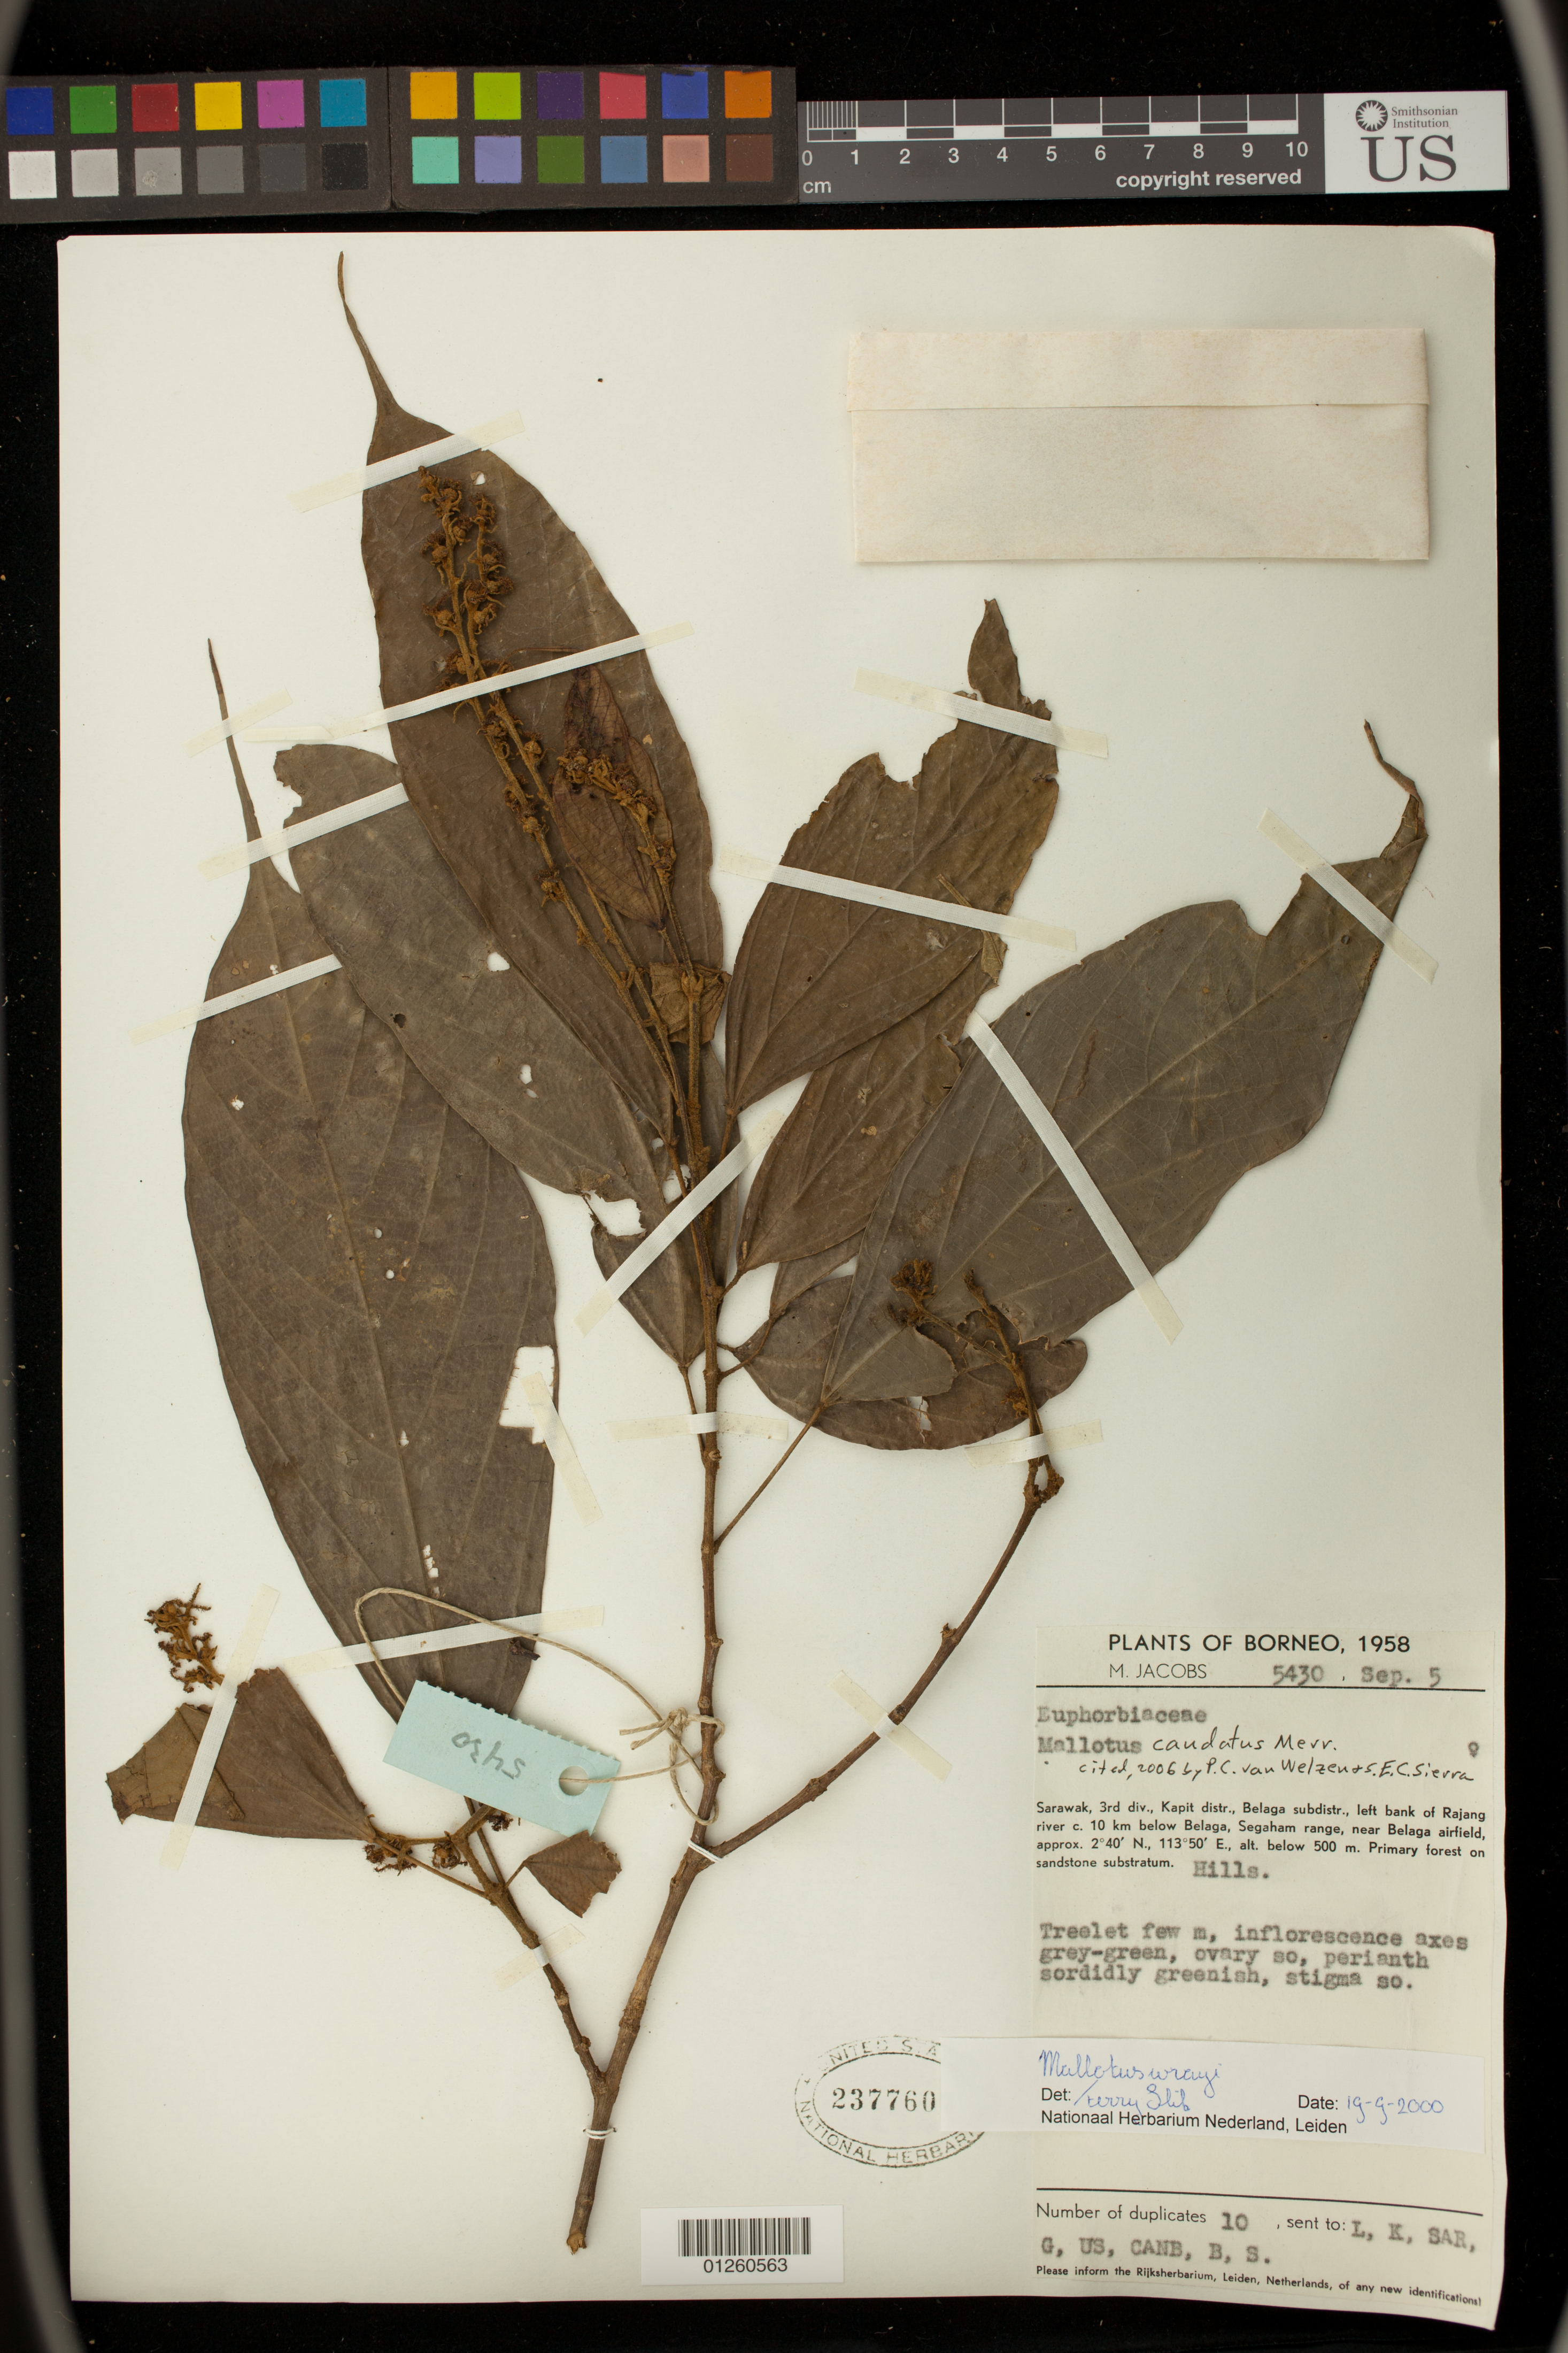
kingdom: Plantae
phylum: Tracheophyta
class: Magnoliopsida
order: Malpighiales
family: Euphorbiaceae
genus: Mallotus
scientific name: Mallotus caudatus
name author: Merr.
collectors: M. Jacobs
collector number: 5430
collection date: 1958-09-05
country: Malaysia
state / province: Sarawak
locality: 3rd div., Kapit distr., Belaga subdistr., left bank of Rajang river c. 10 km below Belaga, Segaham range, near Belaga airfield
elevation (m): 500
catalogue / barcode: US 237760